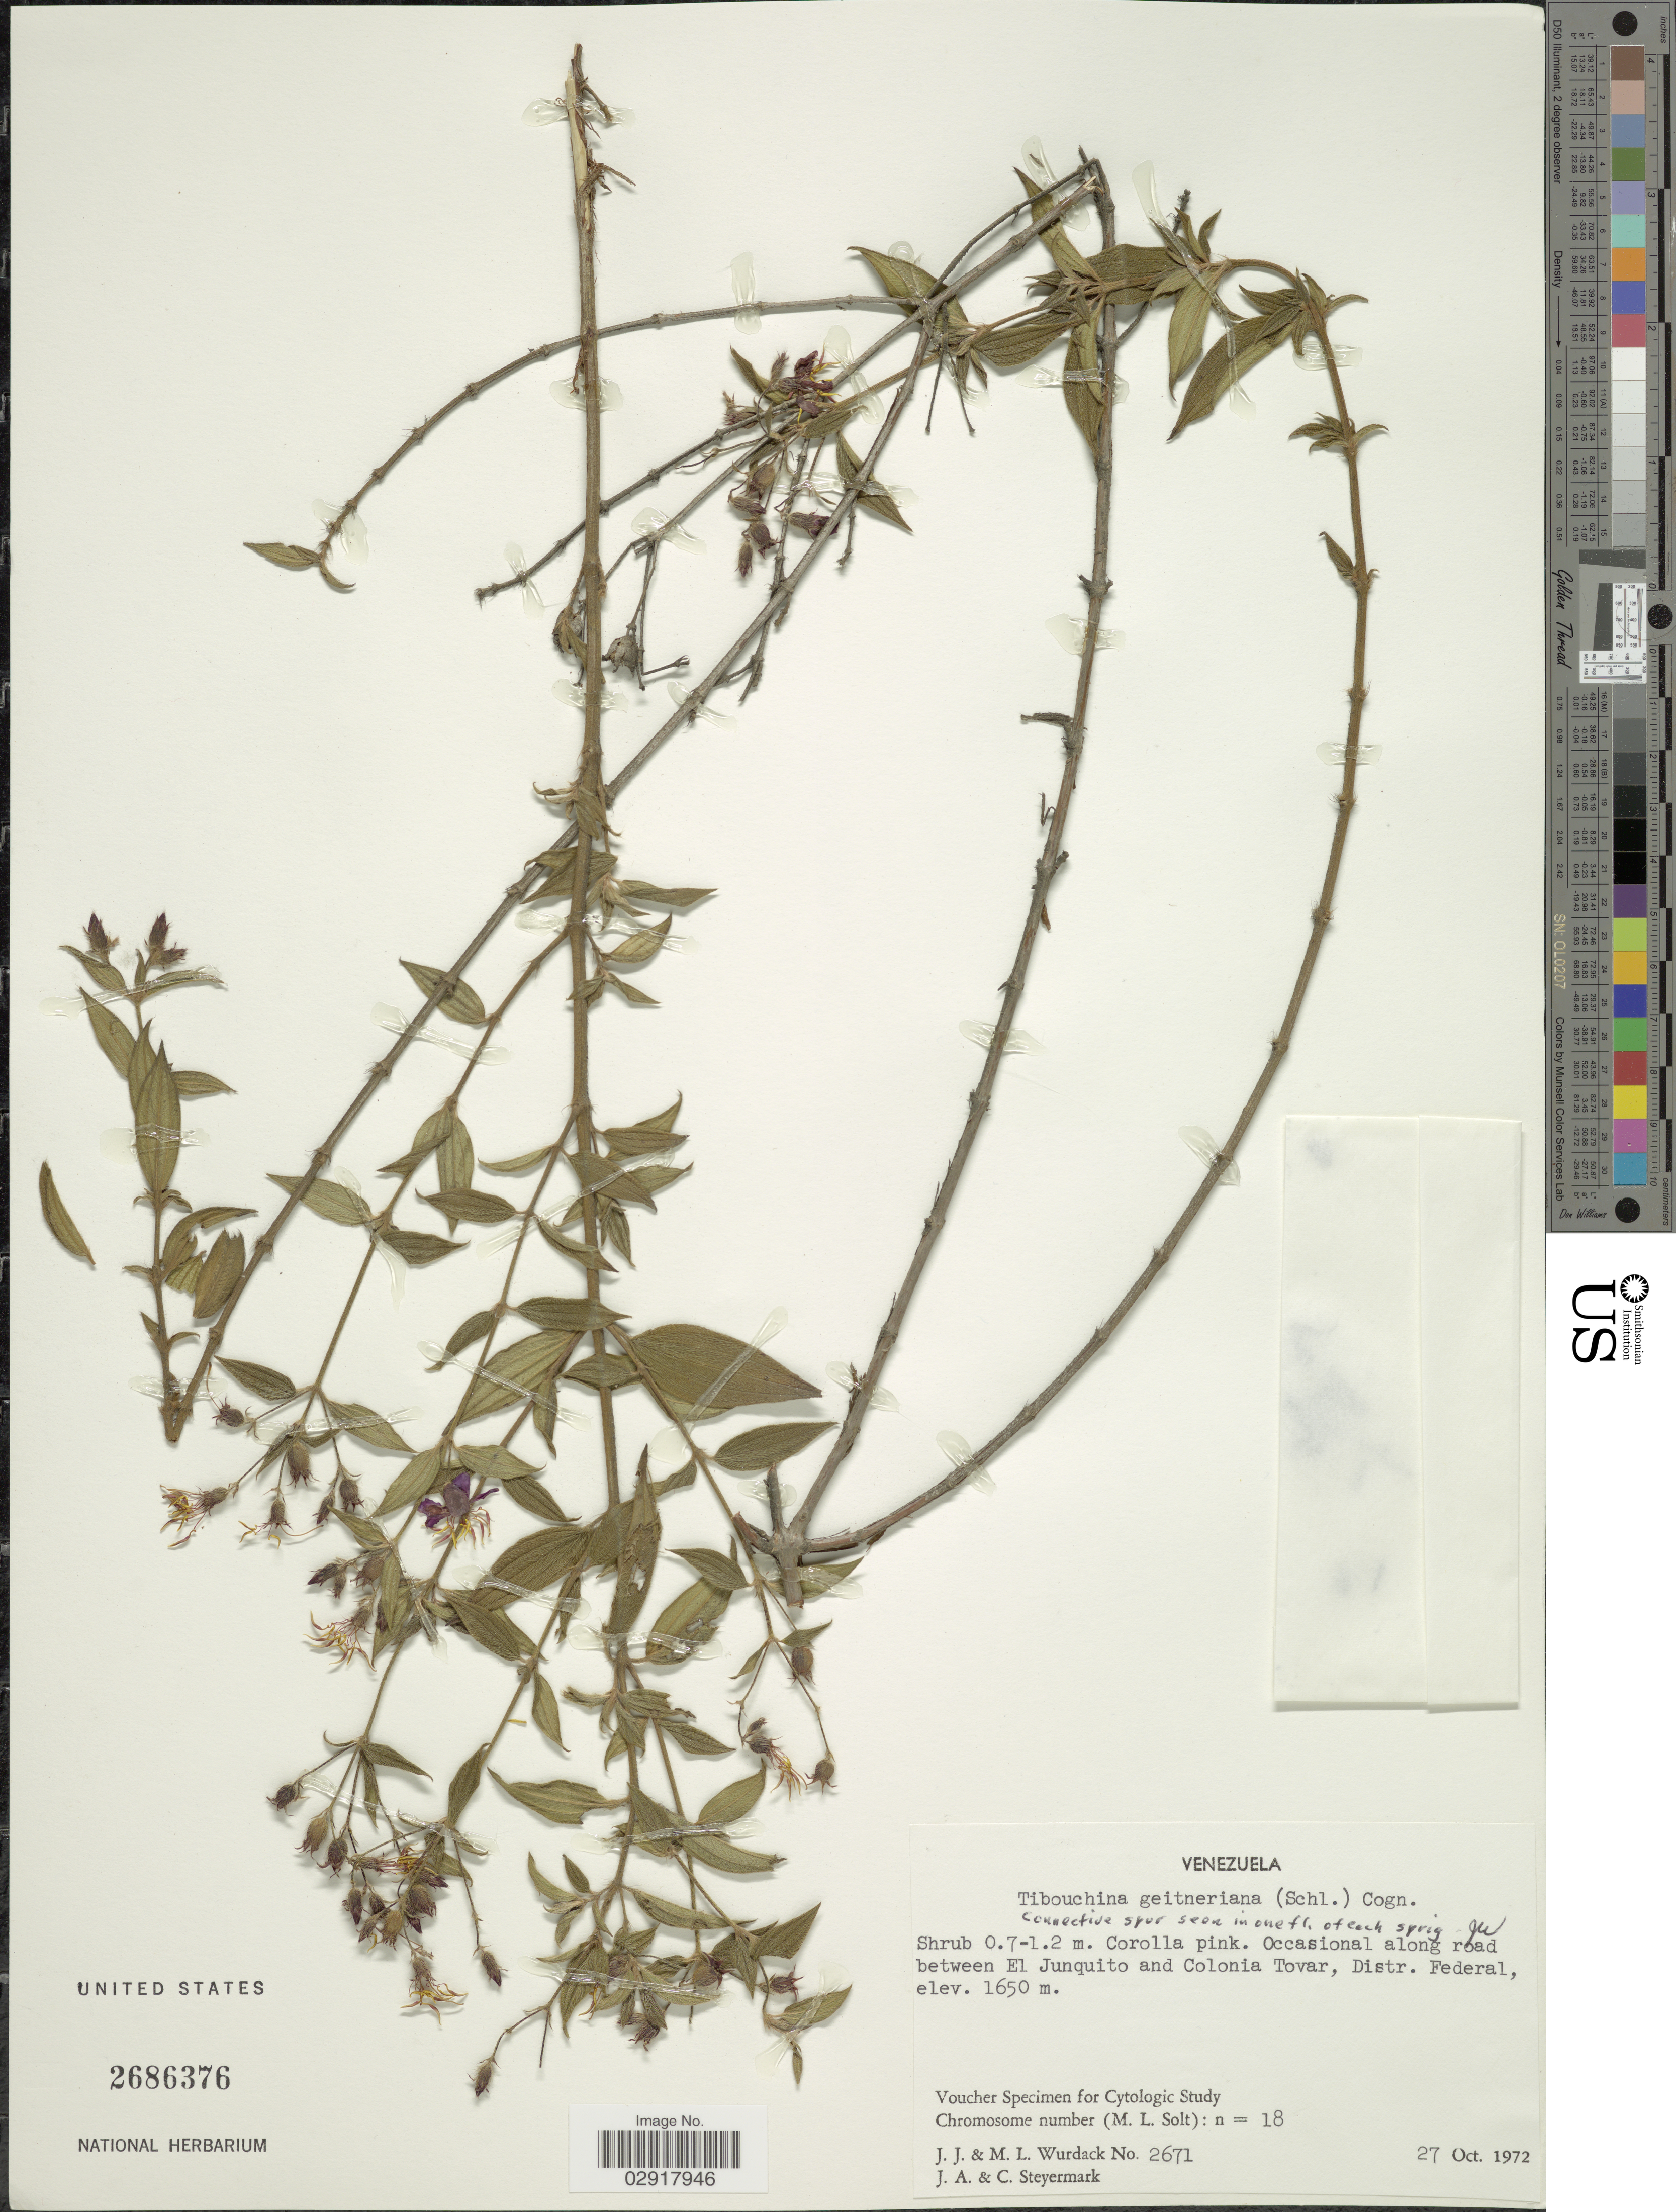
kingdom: Plantae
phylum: Tracheophyta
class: Magnoliopsida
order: Myrtales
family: Melastomataceae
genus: Chaetogastra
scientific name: Chaetogastra geitneriana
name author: Schltdl.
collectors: J. J. Wurdack, M. L. Wurdack, J. Steyermark & C. Steyermark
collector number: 2671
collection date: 1972-10-27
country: Venezuela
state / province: Distrito Federal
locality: Occasional along road between El Junquito and Colonia Tovar, Distr. Federal.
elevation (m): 1650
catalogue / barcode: US 2686376